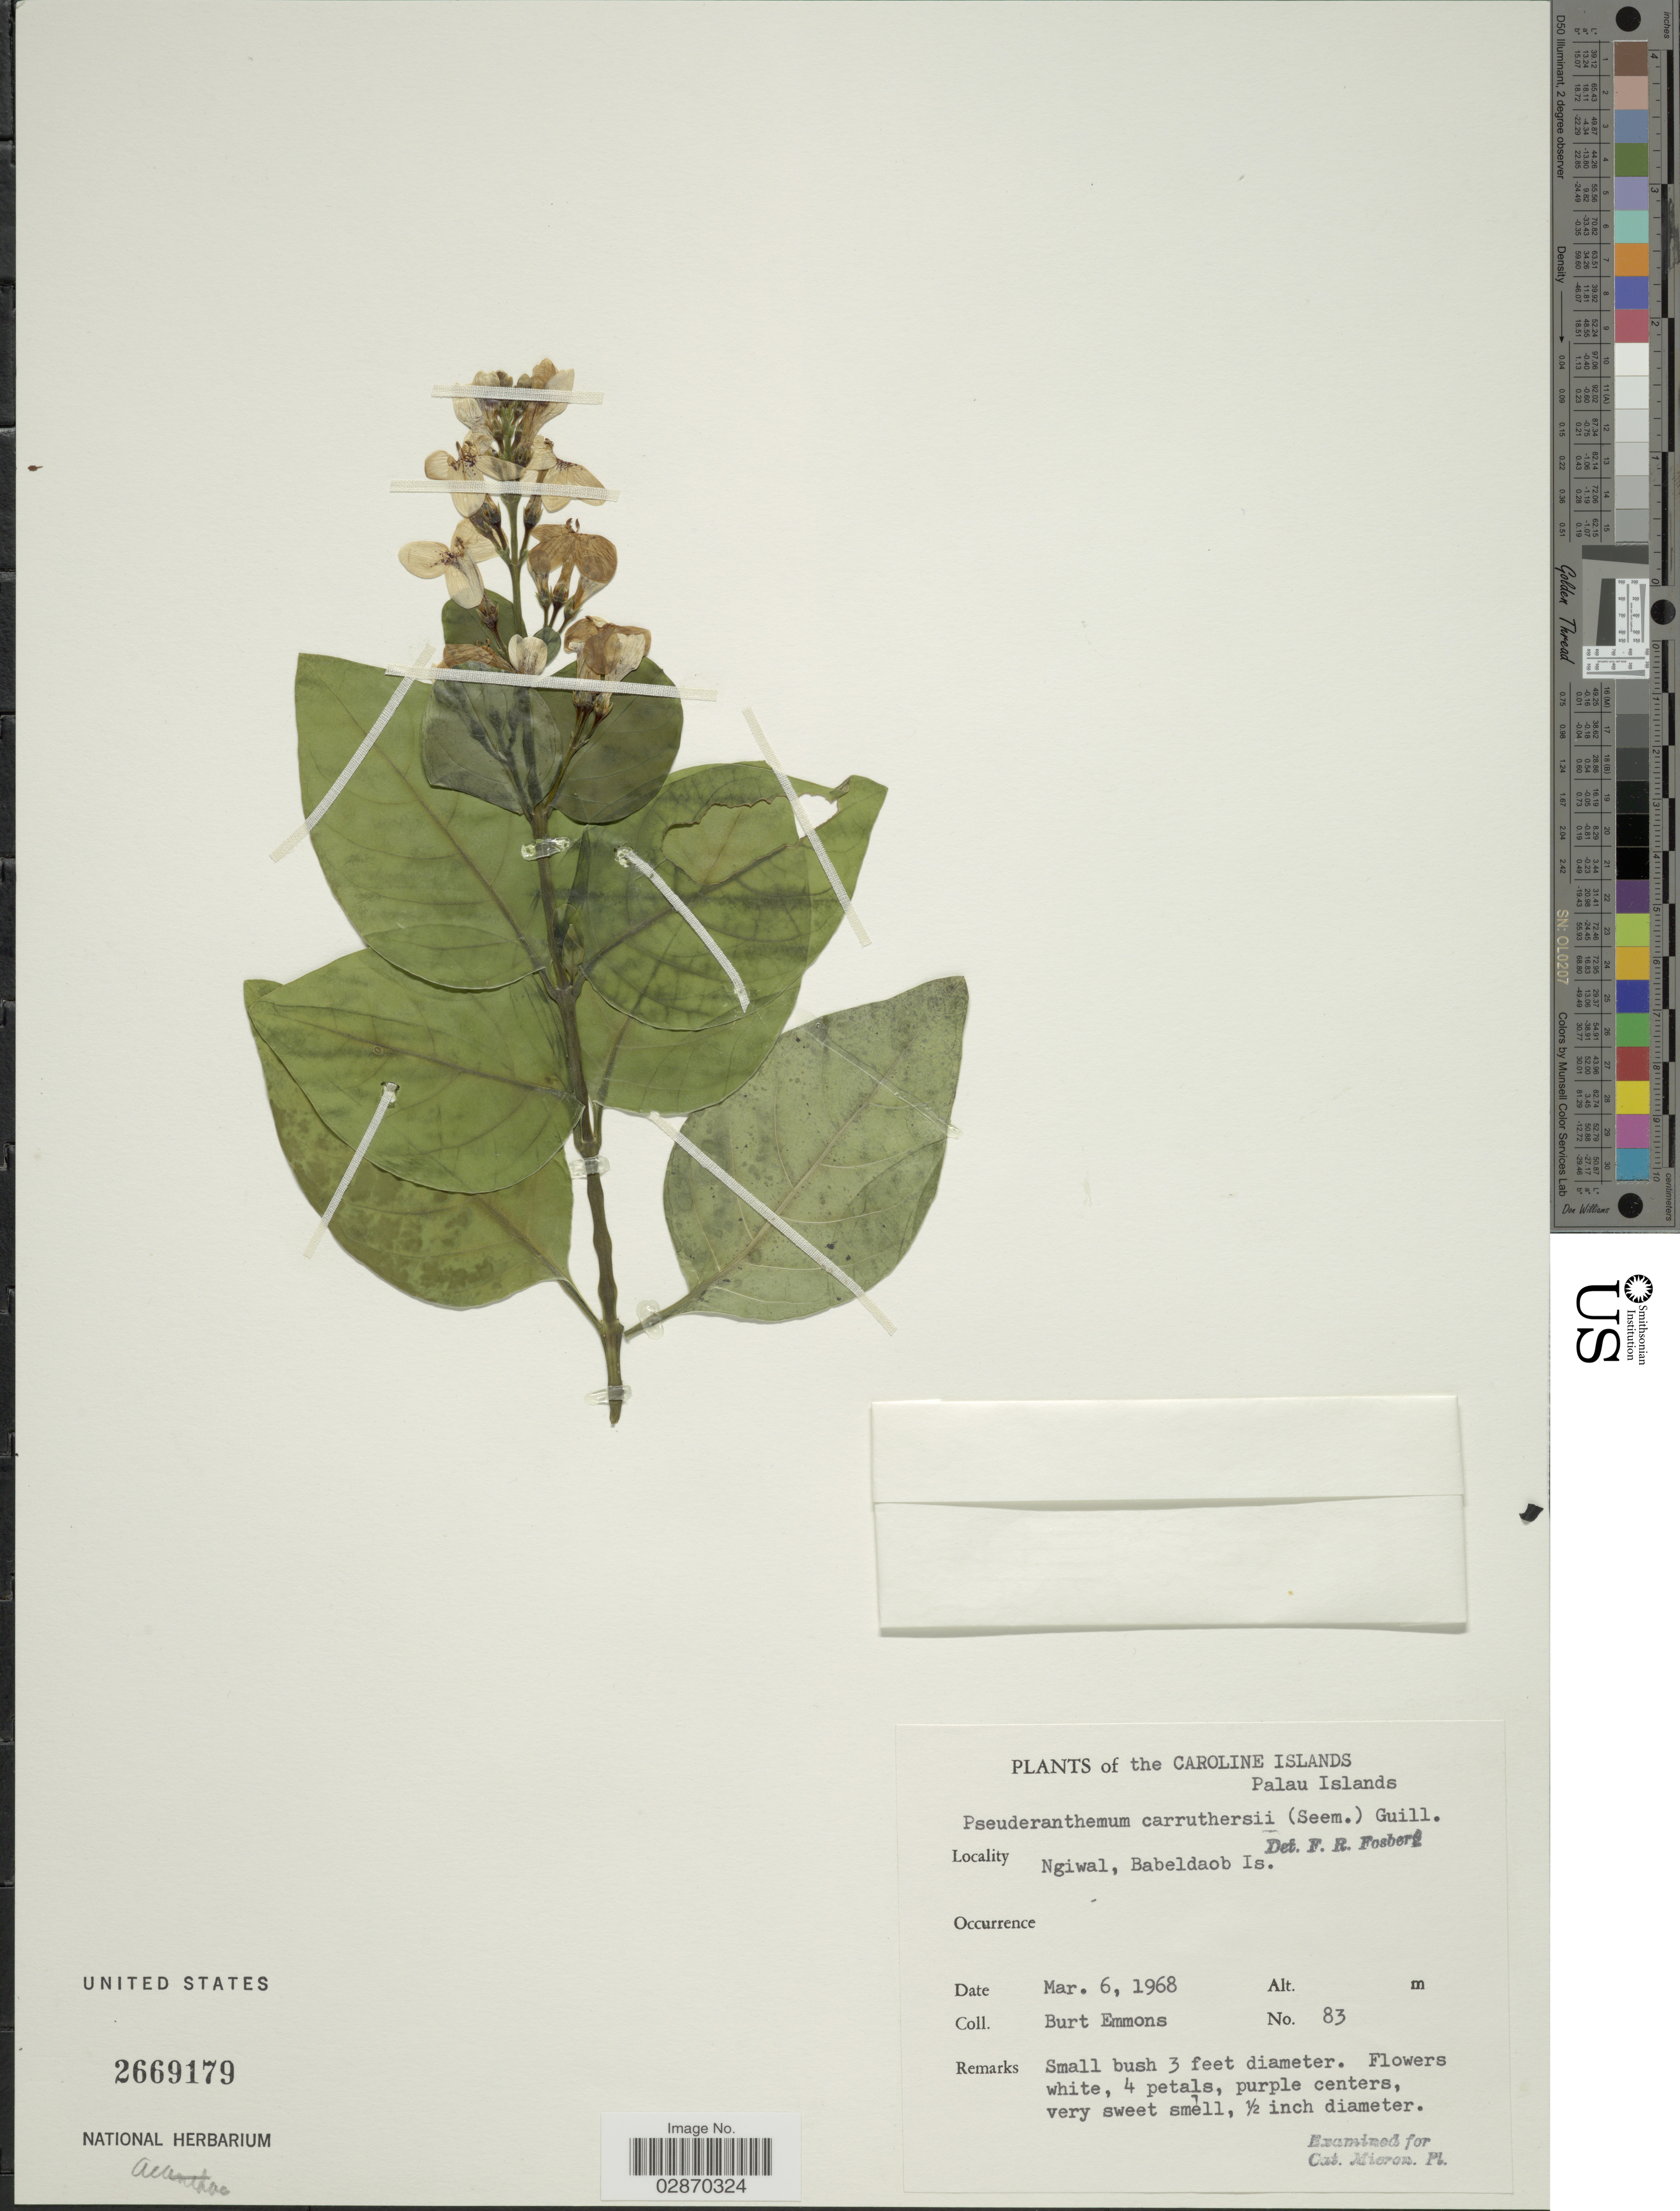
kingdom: Plantae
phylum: Tracheophyta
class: Magnoliopsida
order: Lamiales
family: Acanthaceae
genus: Pseuderanthemum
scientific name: Pseuderanthemum carruthersii var. carruthersii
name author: (Seem.) Guillaumin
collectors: B. Emmons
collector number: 83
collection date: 1968-03-06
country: Palau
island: Babeldaob [Babelthuap]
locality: Caroline Islands. Palau Islands. Ngiwal, Babeldaob Is.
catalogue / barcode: US 2669179